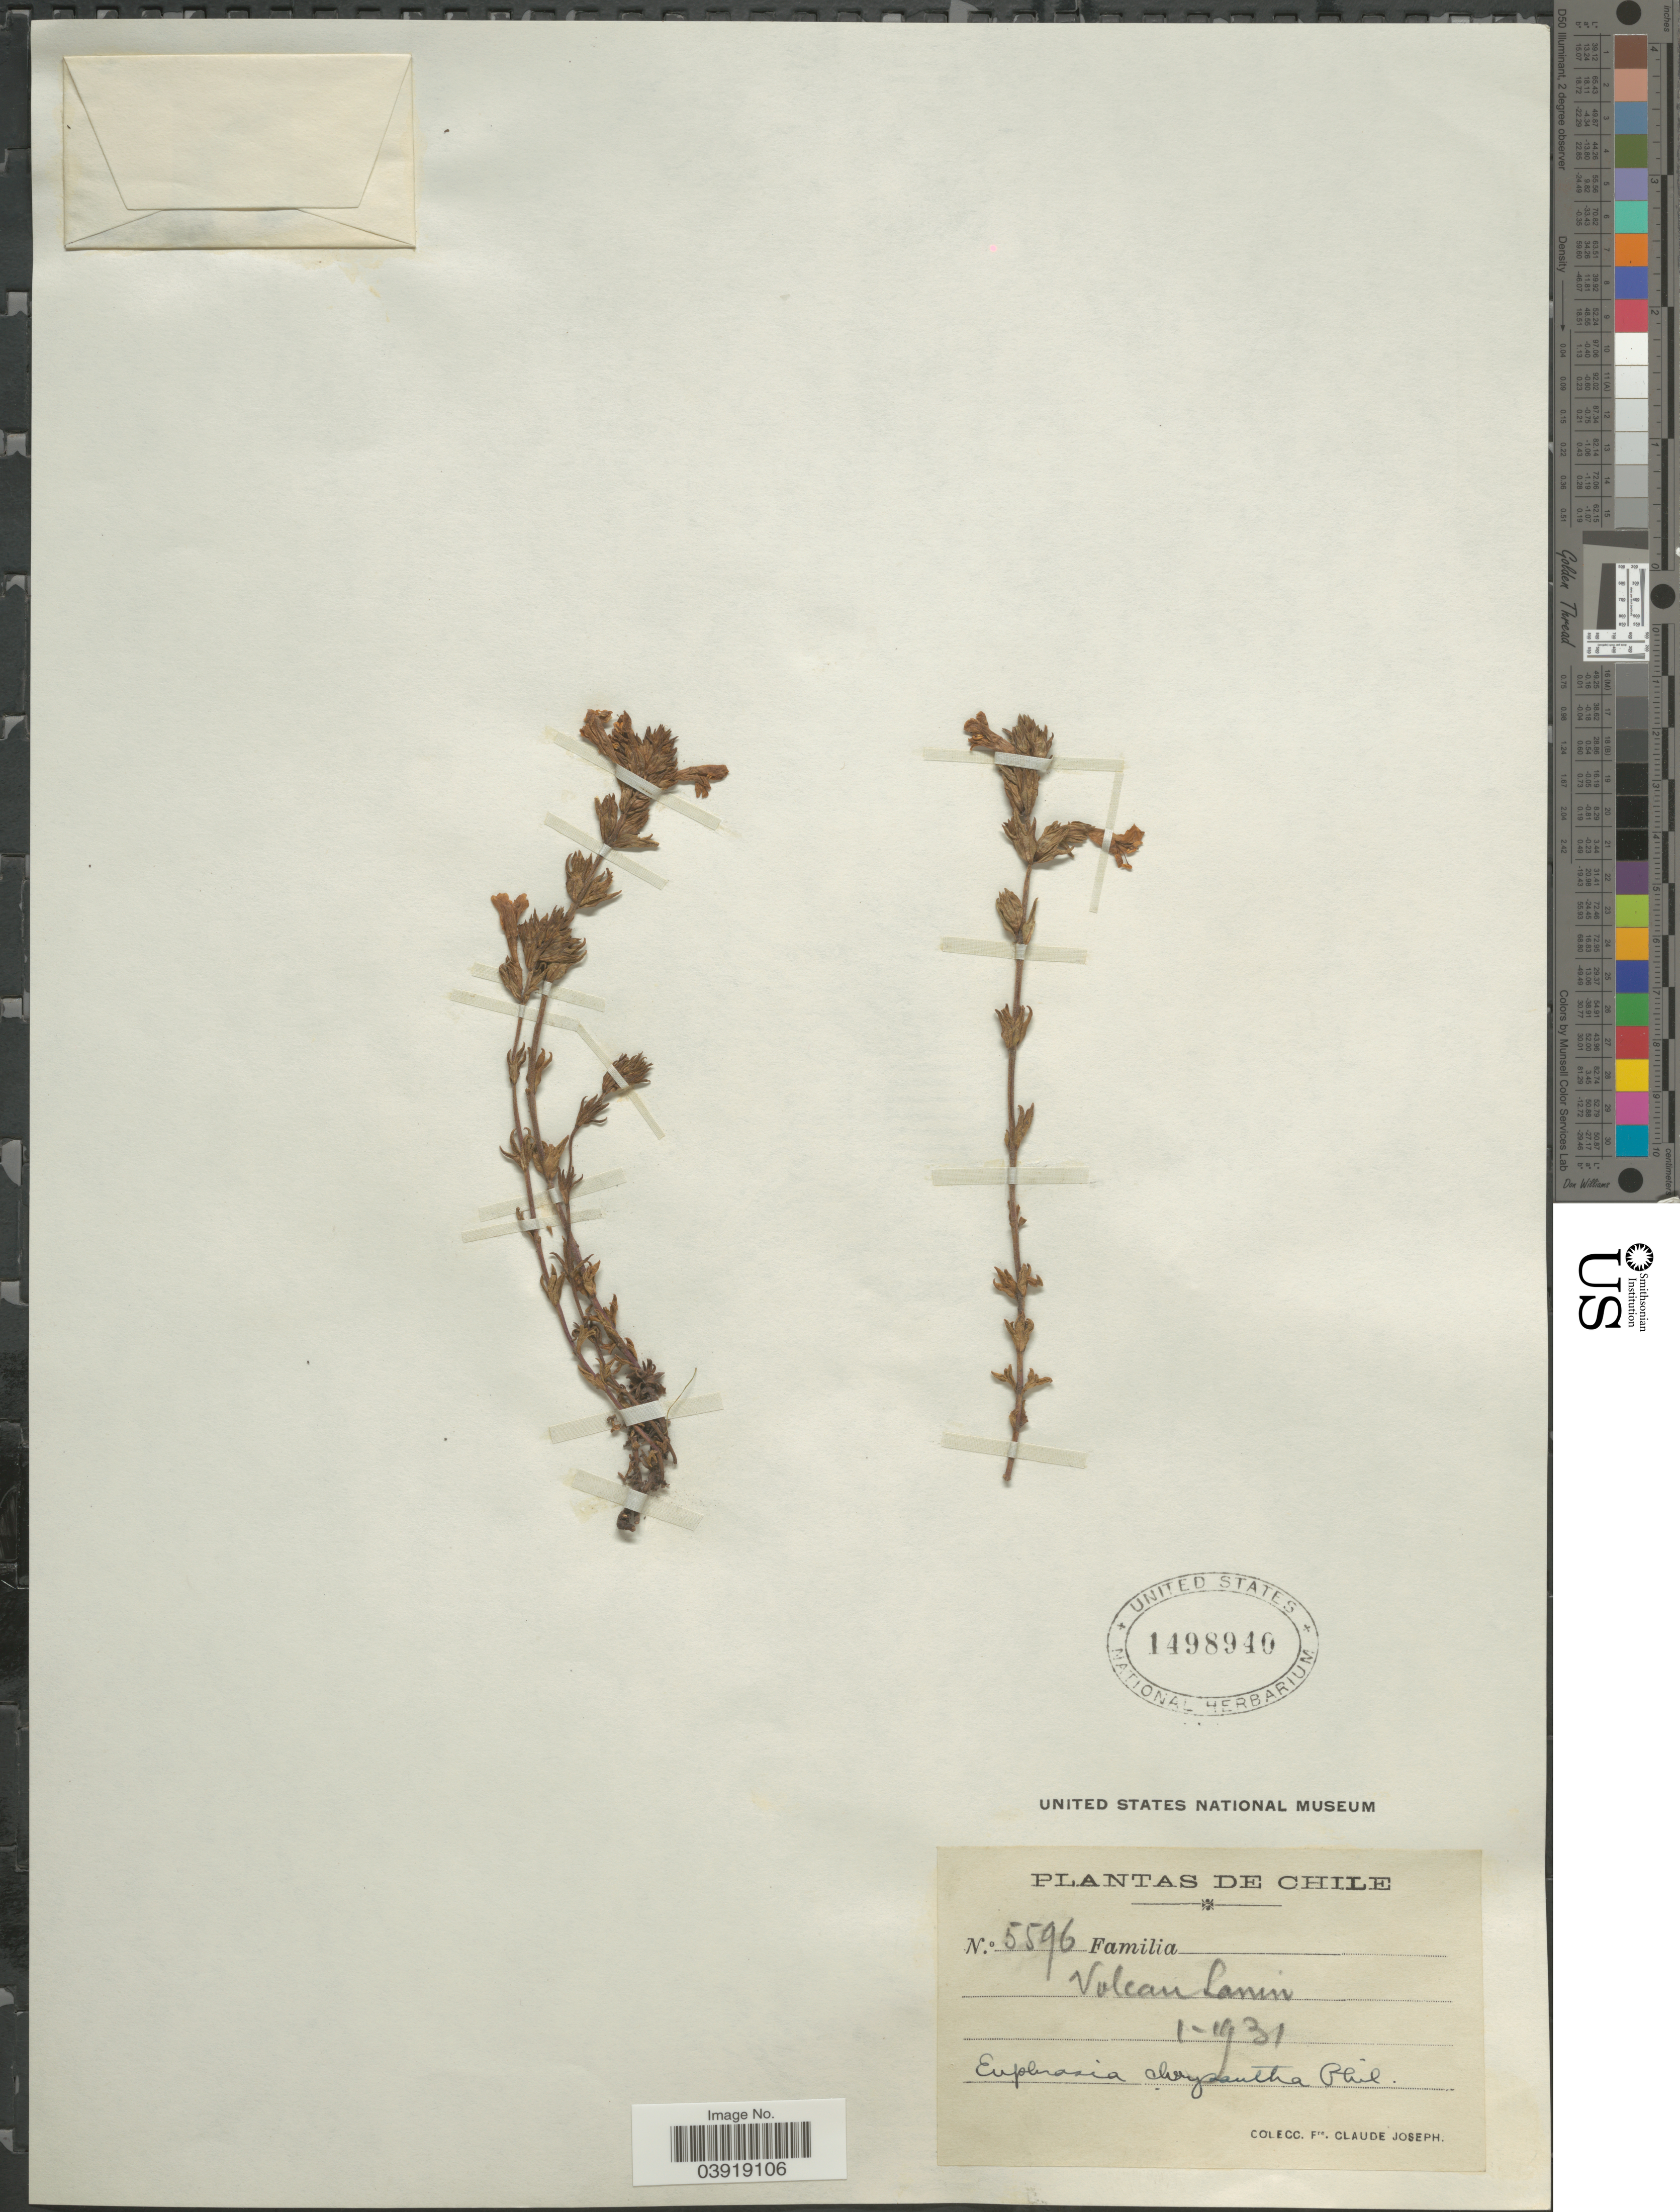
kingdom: Plantae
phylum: Tracheophyta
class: Magnoliopsida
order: Lamiales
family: Orobanchaceae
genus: Euphrasia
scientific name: Euphrasia chrysantha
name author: Phil.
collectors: Bro. Claude-Joseph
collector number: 5596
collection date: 1931-01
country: Chile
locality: Volcan Lanin.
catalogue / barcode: US 1498940